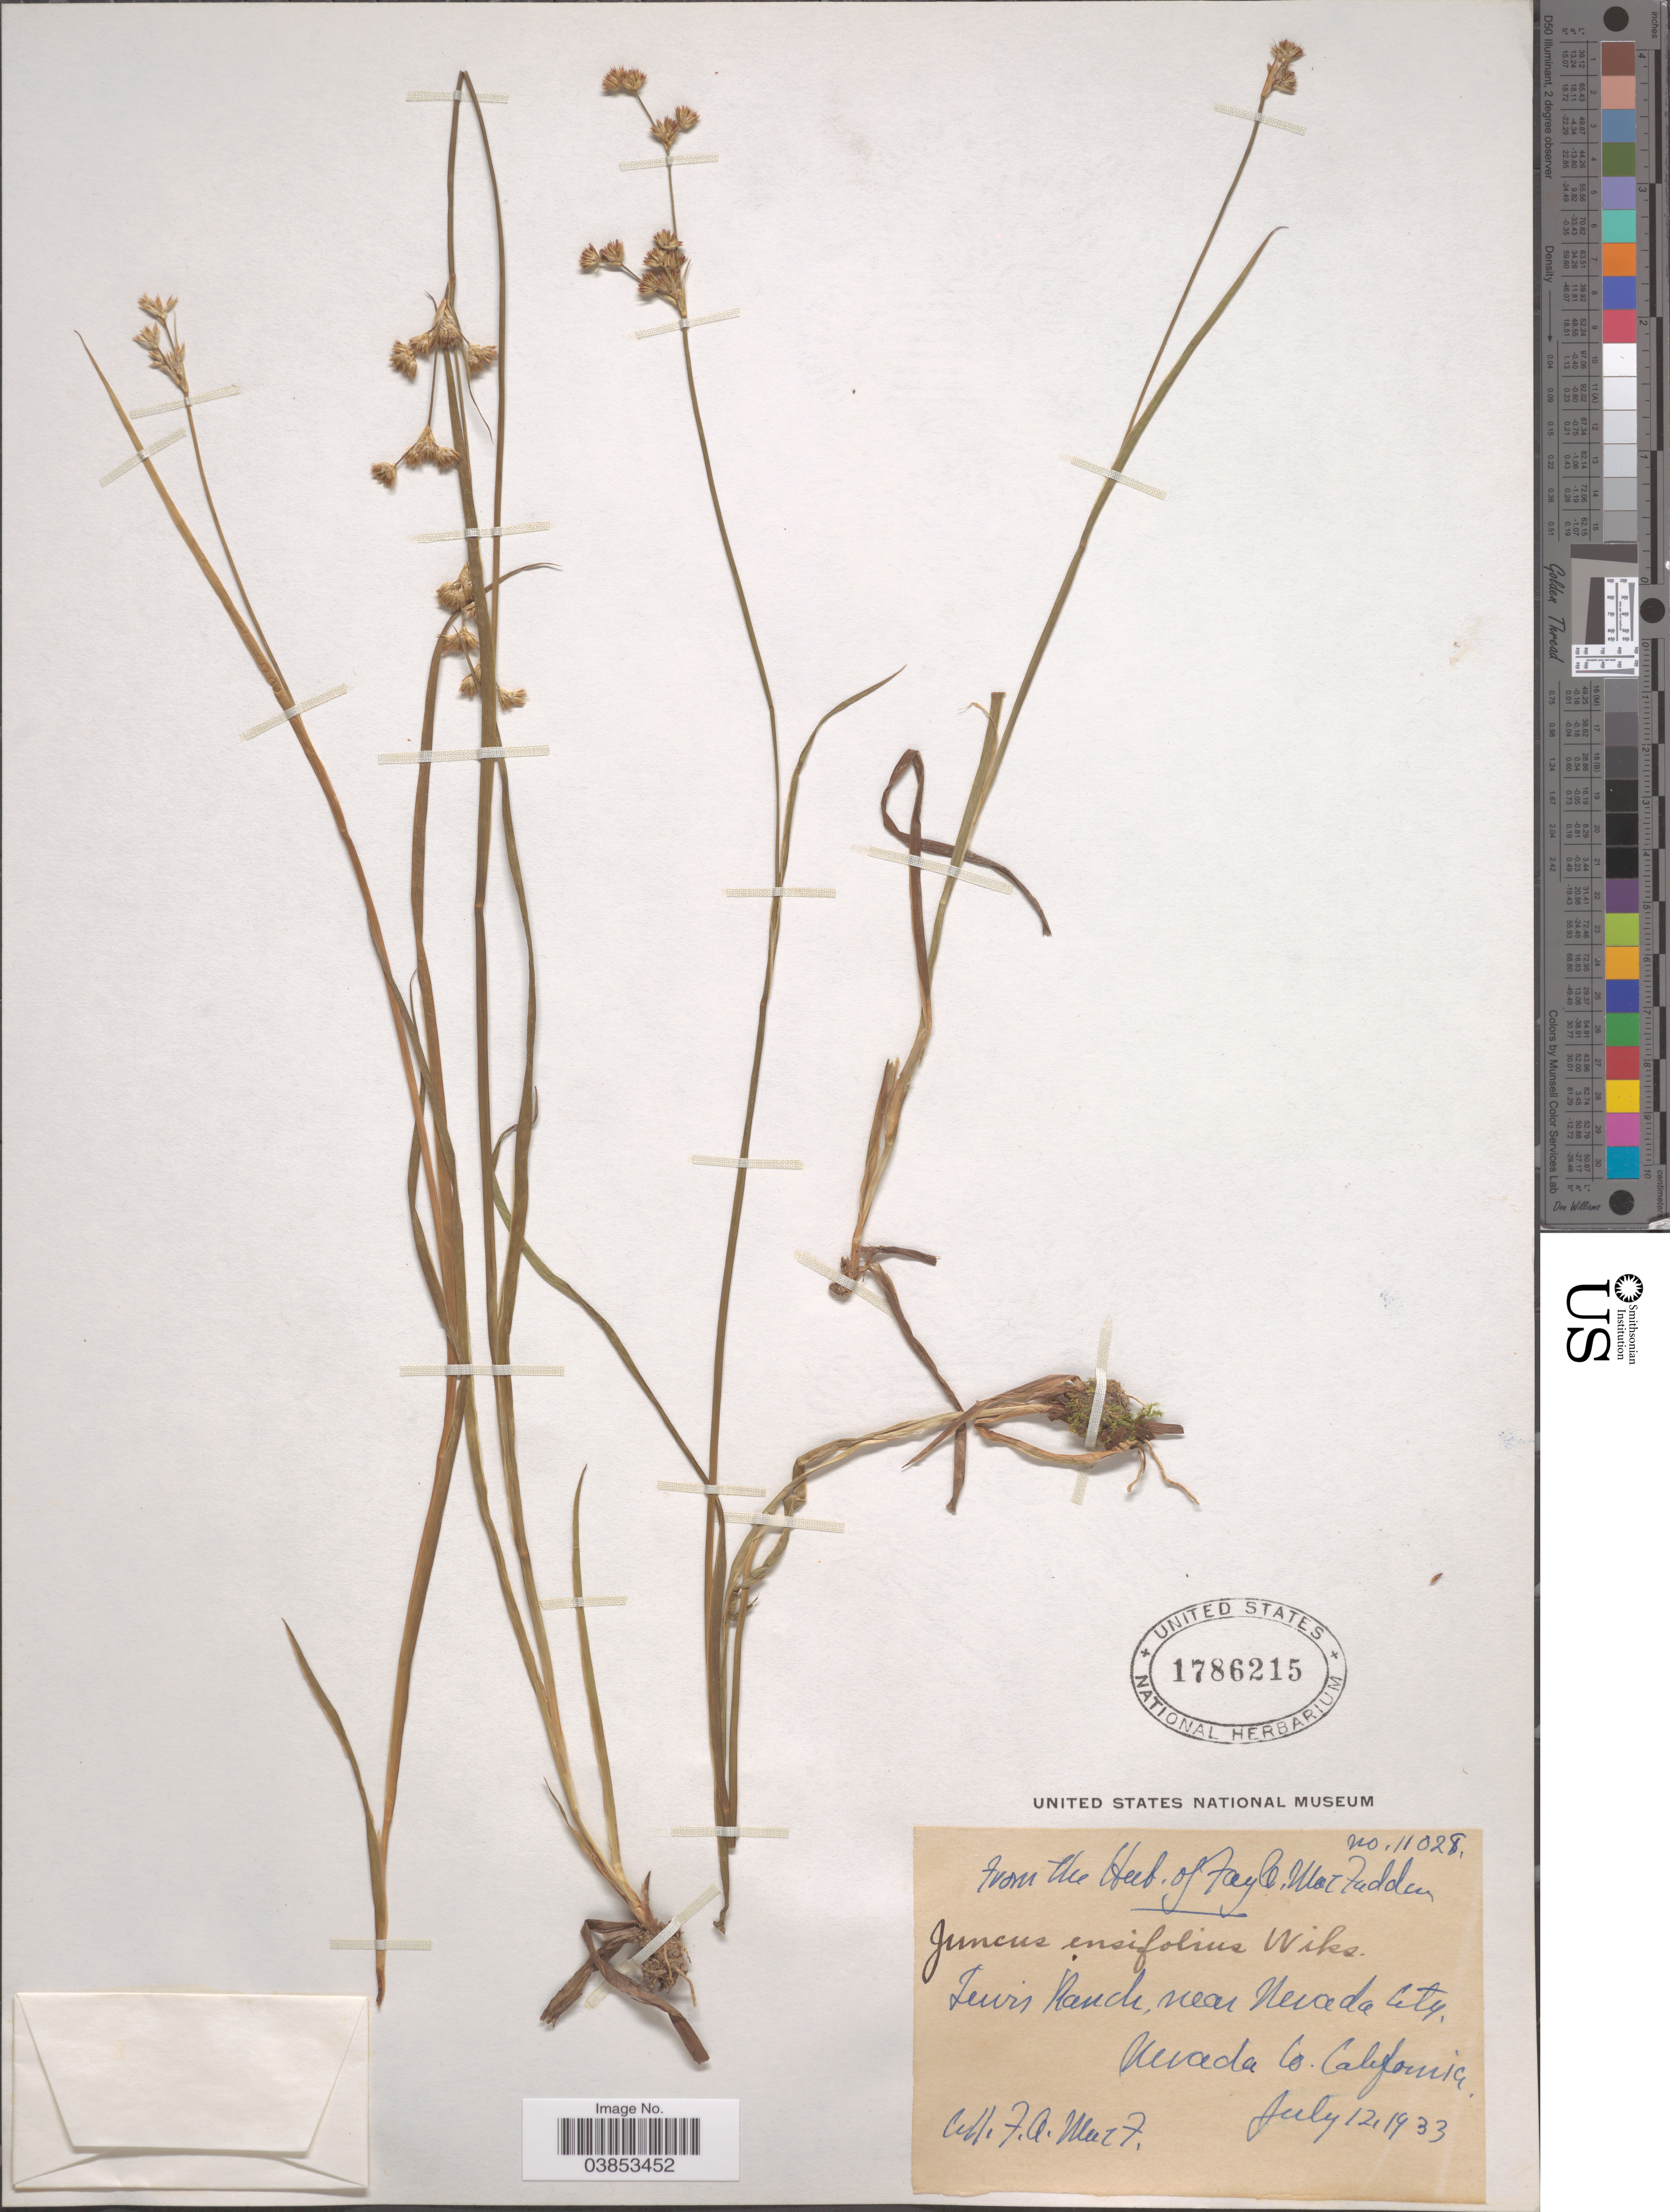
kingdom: Plantae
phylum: Tracheophyta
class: Liliopsida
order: Poales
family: Juncaceae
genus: Juncus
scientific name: Juncus ensifolius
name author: Wikstr.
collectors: F. MacFadden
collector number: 11028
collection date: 1933-07-12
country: United States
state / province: California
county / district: Nevada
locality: Lewis Ranch, near Nevada City., Nevada Co.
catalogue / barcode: US 1786215